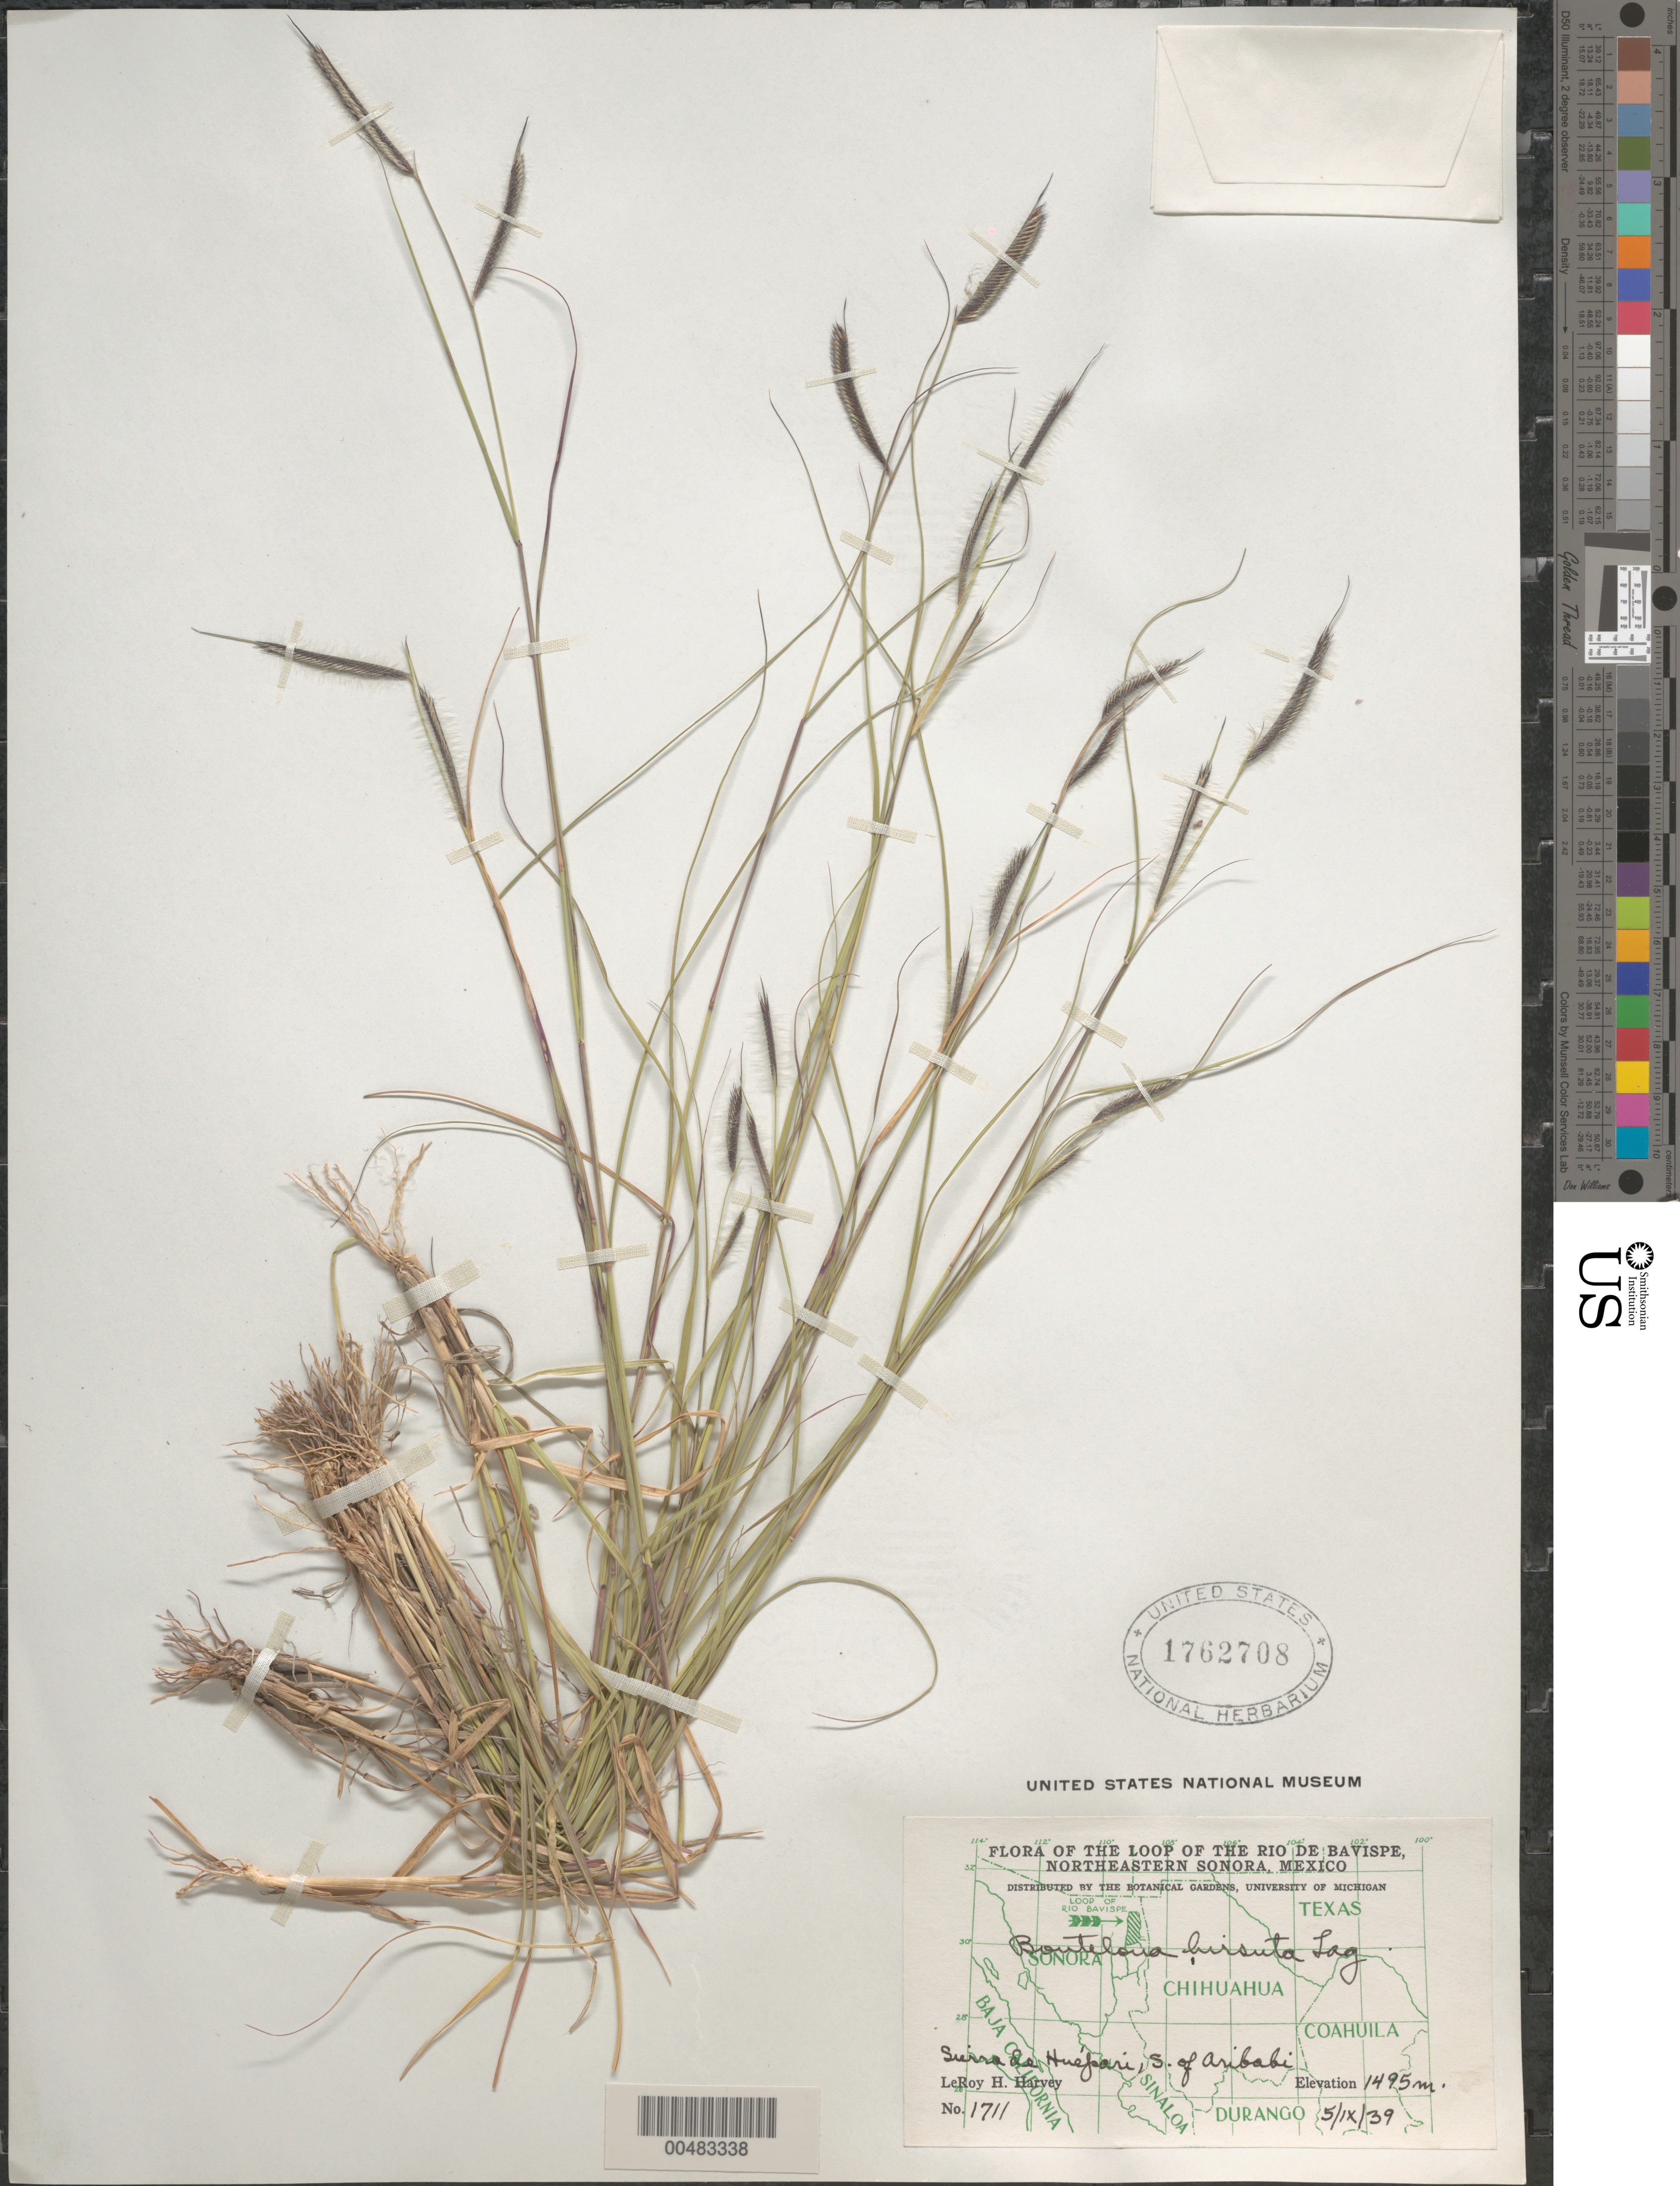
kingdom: Plantae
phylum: Tracheophyta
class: Liliopsida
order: Poales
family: Poaceae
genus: Bouteloua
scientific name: Bouteloua hirsuta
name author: Lag.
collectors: L. H. Harvey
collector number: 1711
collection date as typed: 5 Sep 1939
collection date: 1939-09-05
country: Mexico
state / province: Sonora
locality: Loop of the Rio de Bavispe, NE Sonora, Sierra de Huepari, S of Aribabi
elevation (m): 1495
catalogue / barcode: US 1762708